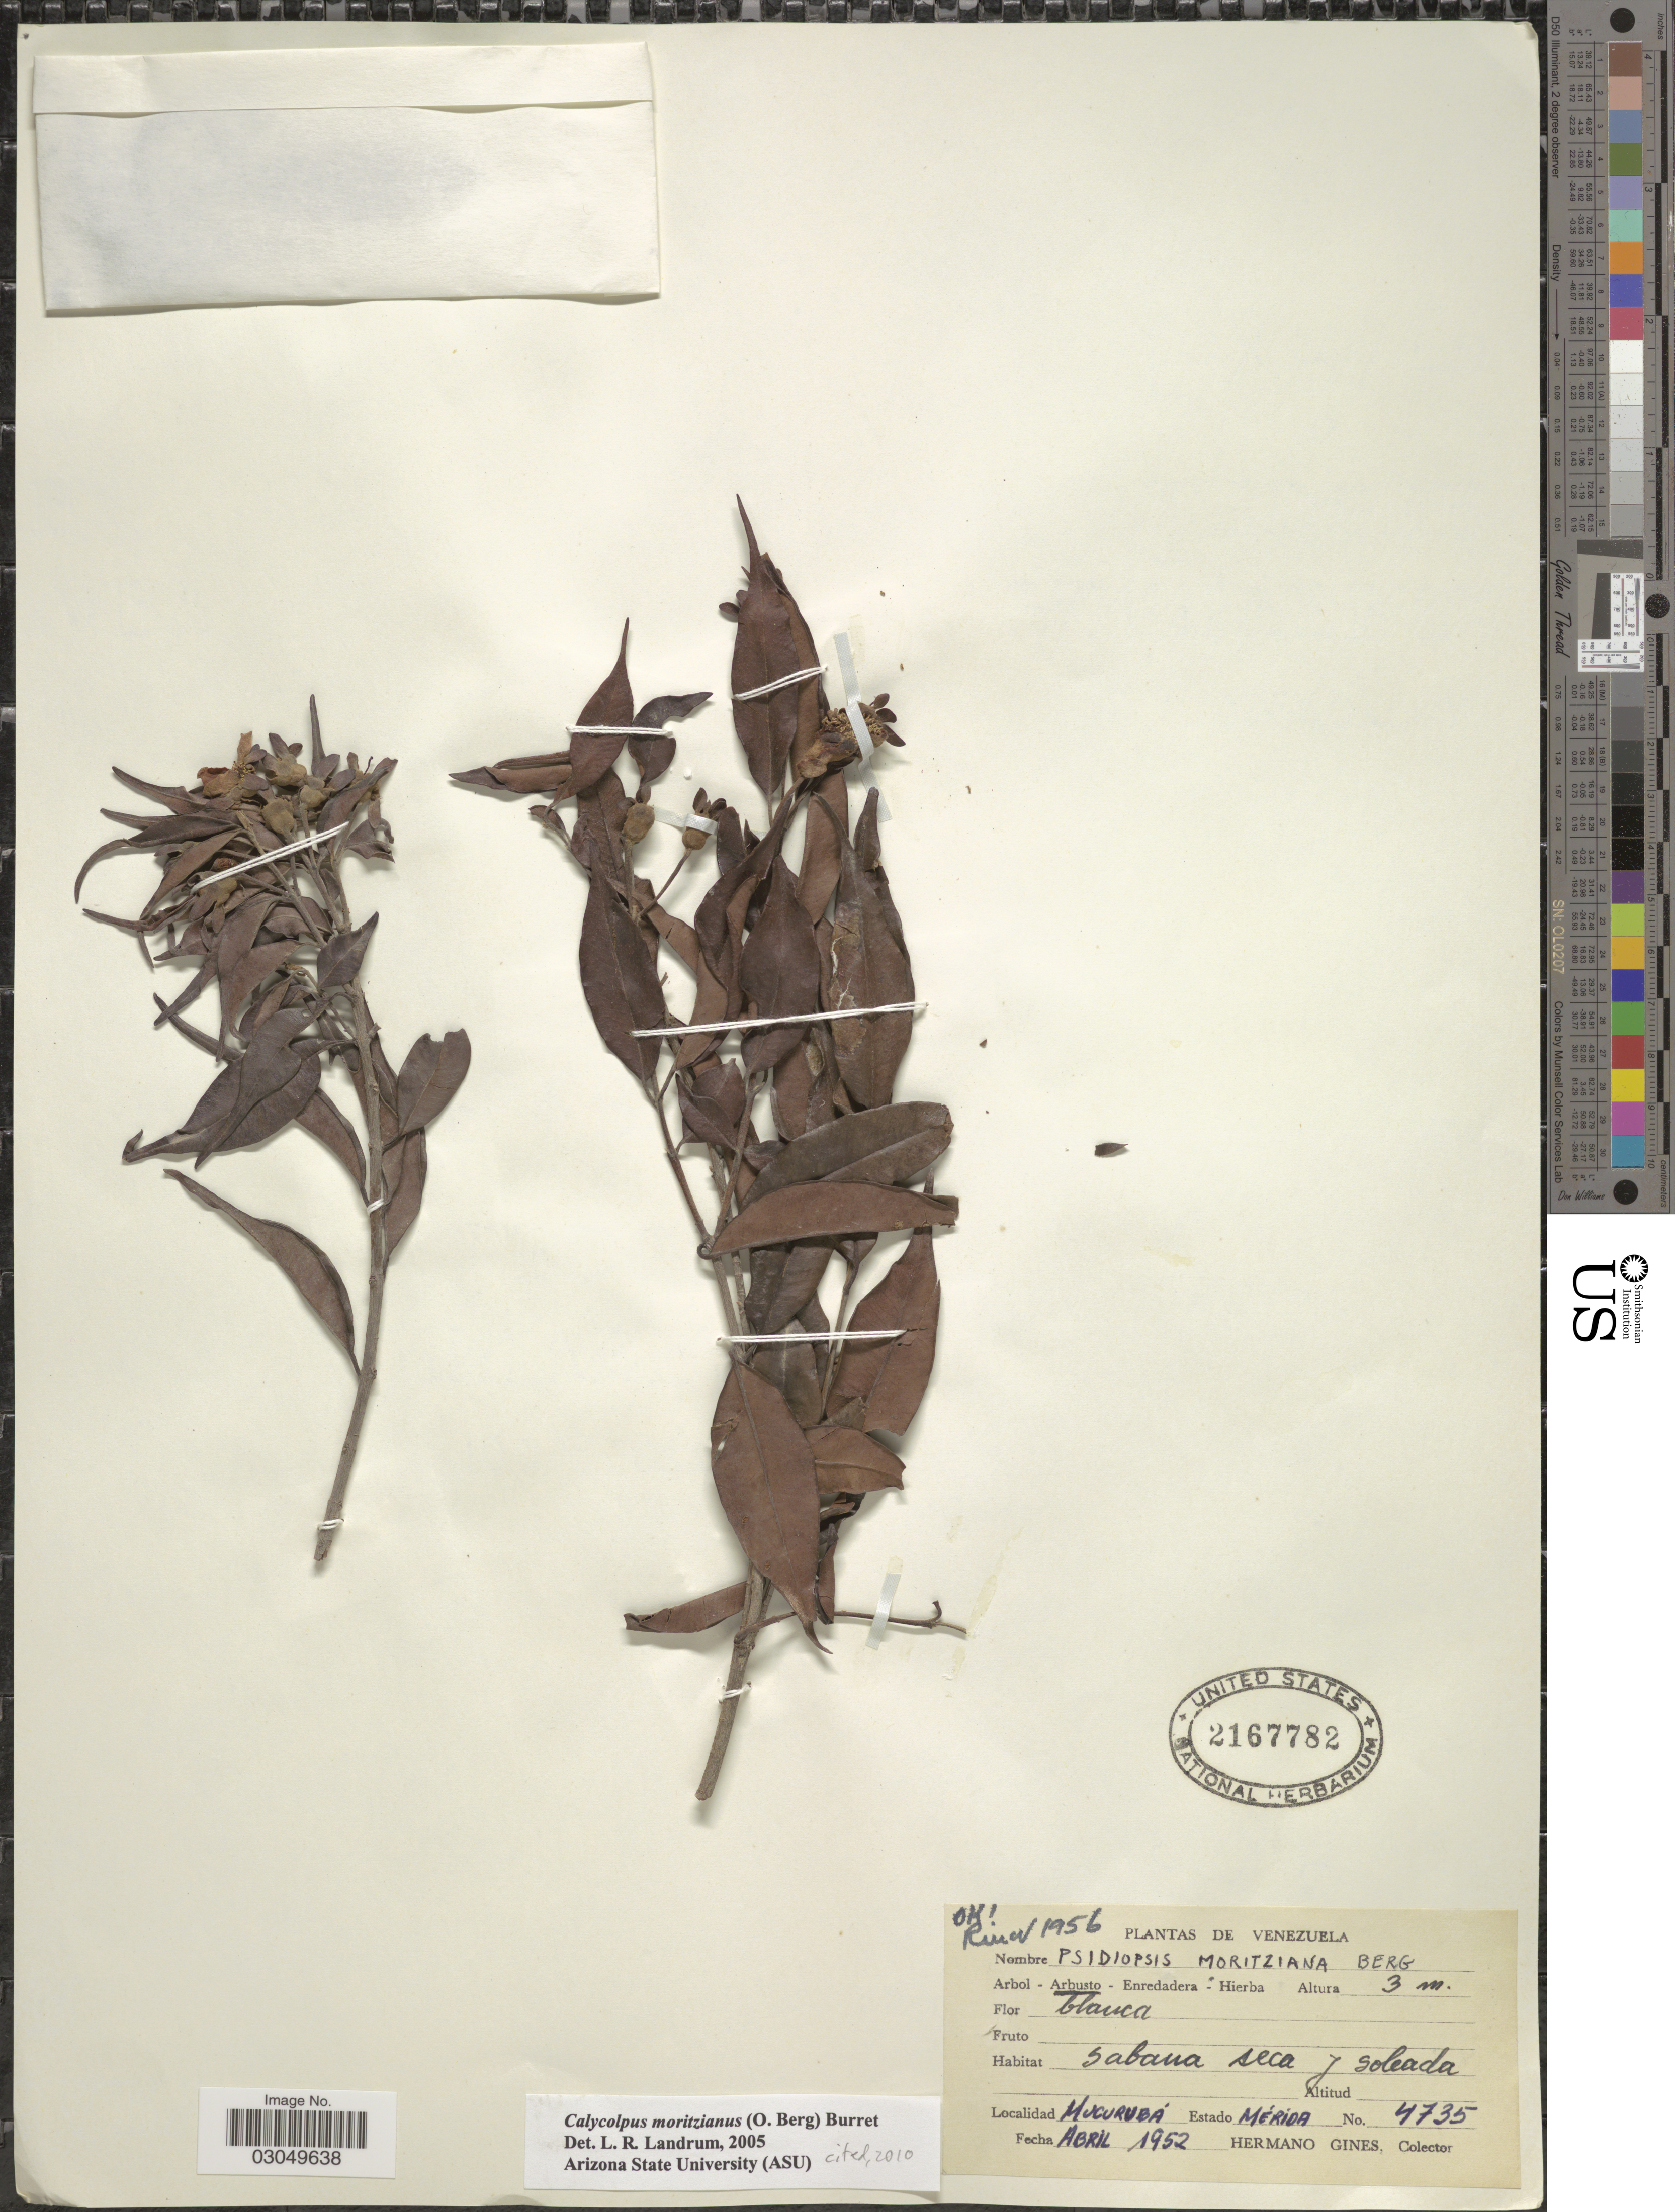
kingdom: Plantae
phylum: Tracheophyta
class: Magnoliopsida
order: Myrtales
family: Myrtaceae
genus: Calycolpus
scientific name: Calycolpus moritzianus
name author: (O. Berg) Burret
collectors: Bro. Gines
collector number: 4735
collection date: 1952-04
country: Venezuela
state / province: Mérida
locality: Mucurubá.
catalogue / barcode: US 2167782